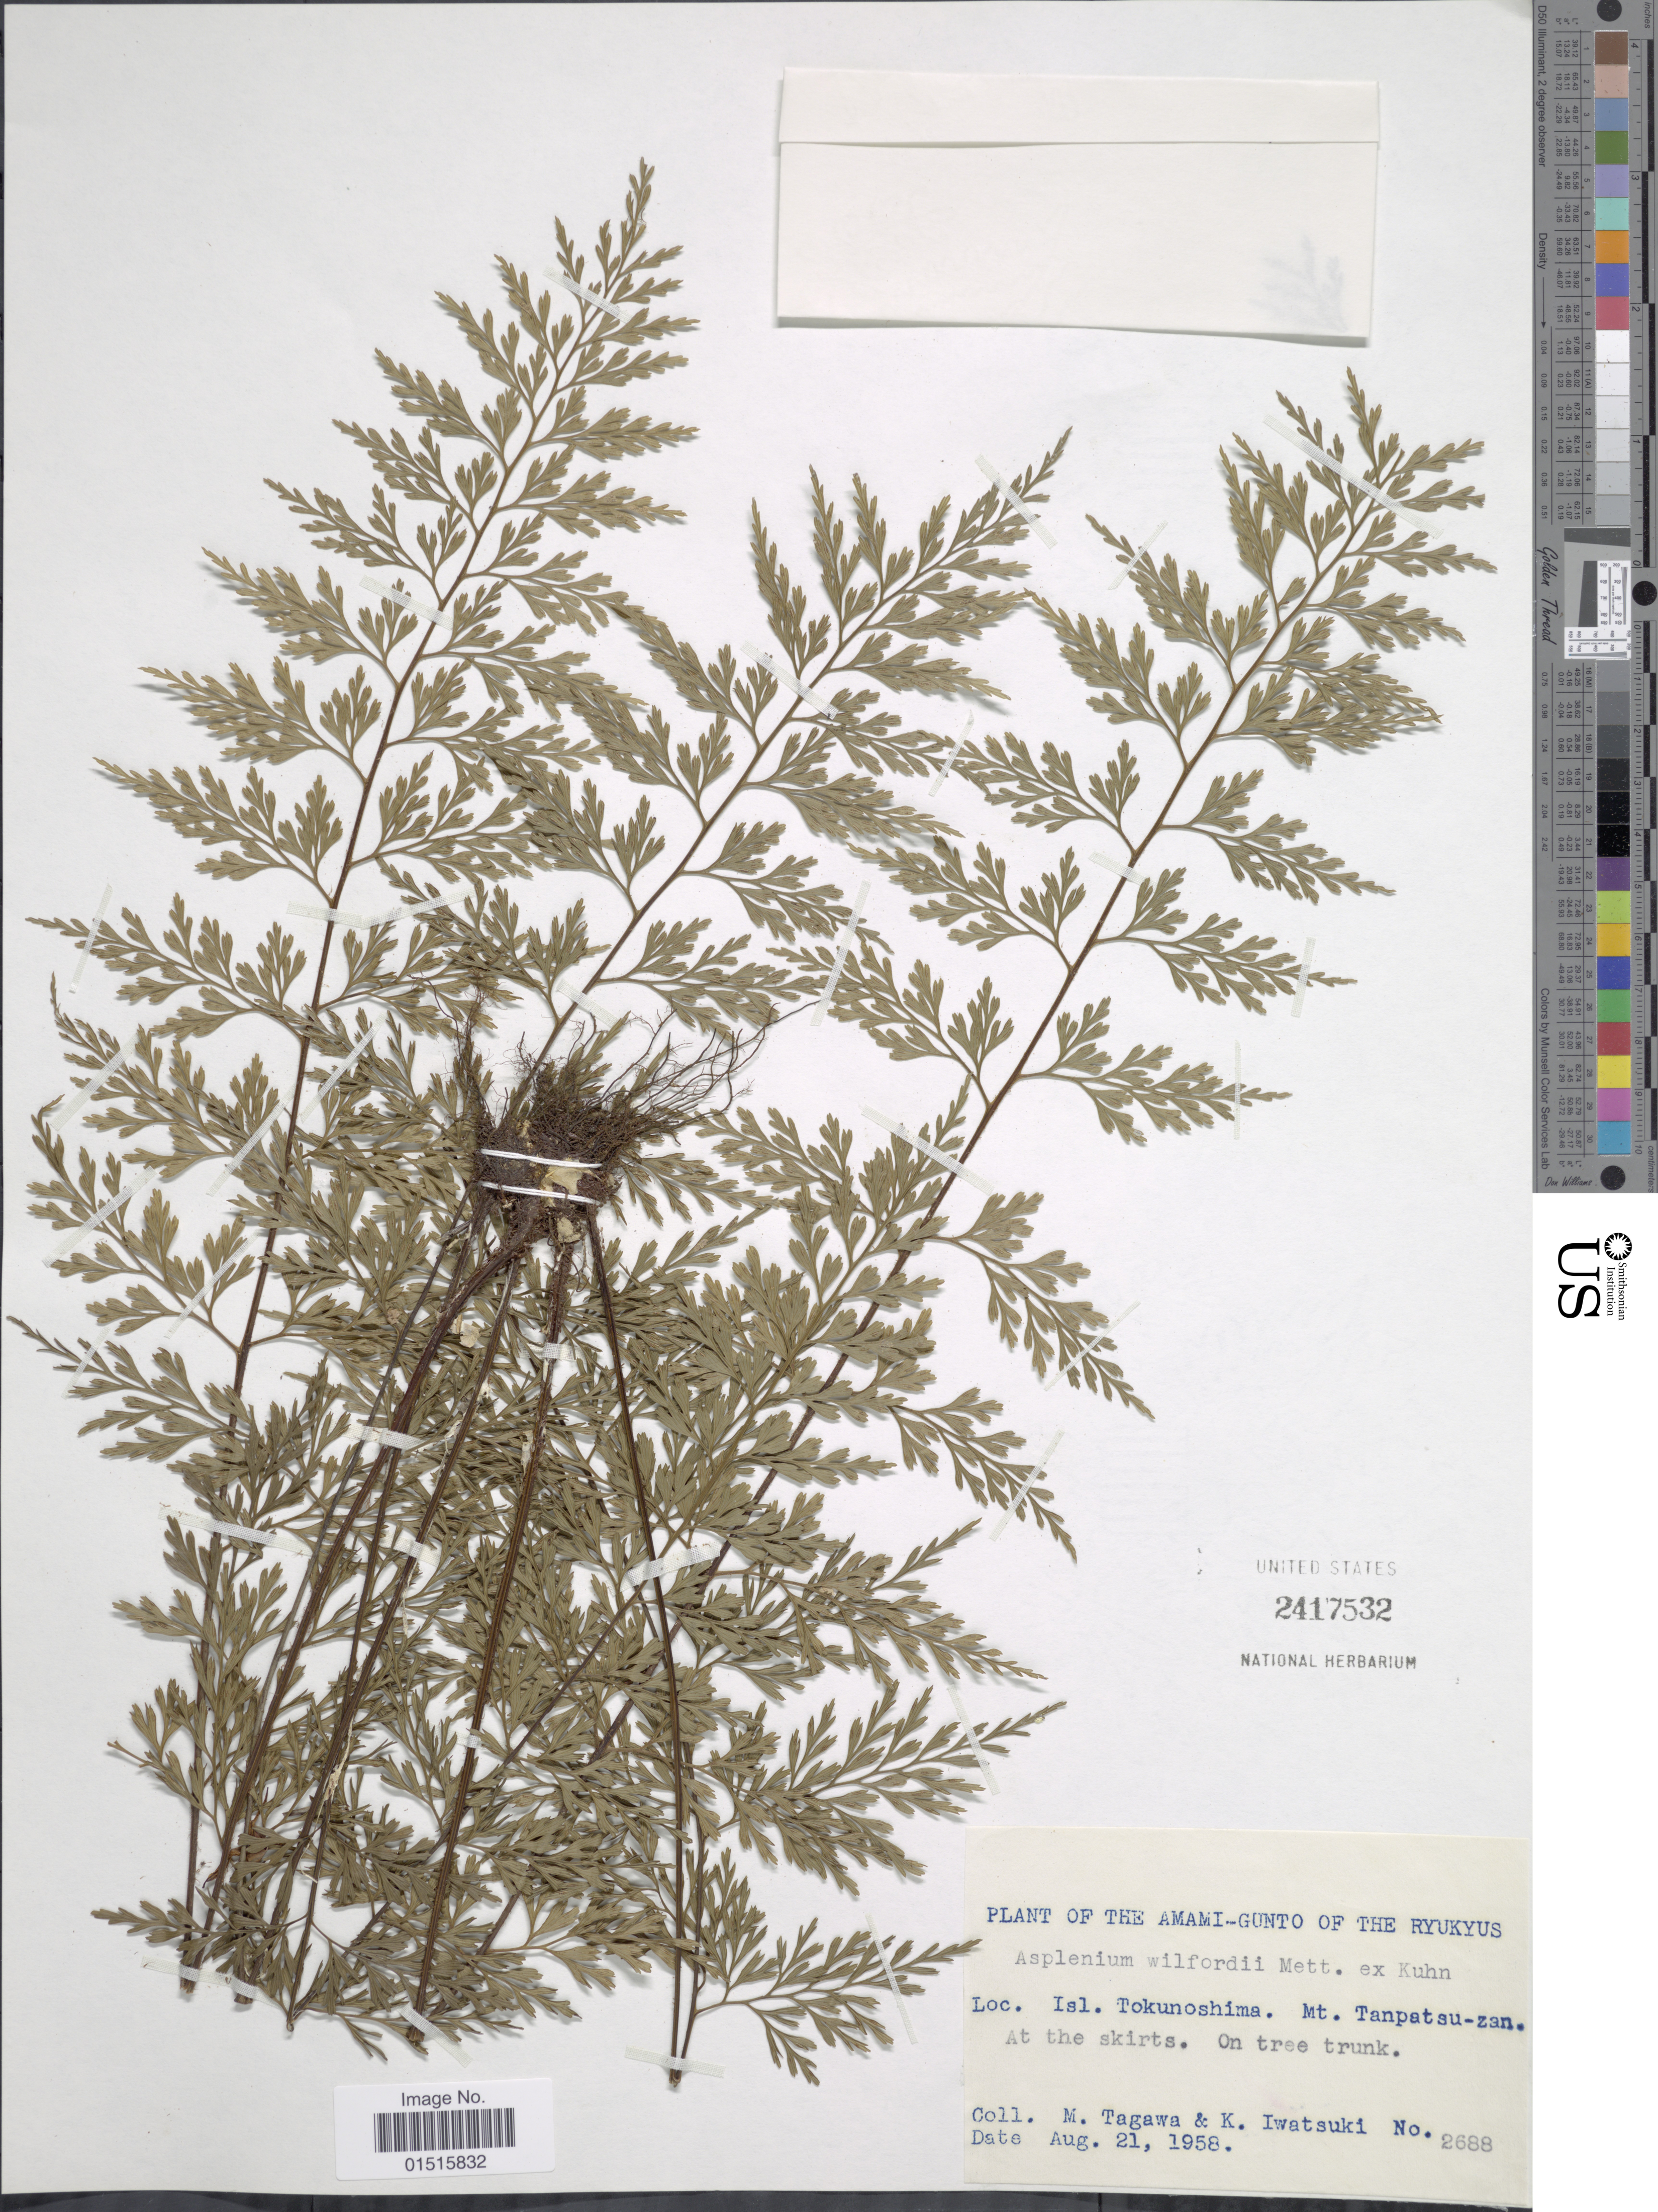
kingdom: Plantae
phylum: Tracheophyta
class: Polypodiopsida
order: Polypodiales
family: Aspleniaceae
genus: Asplenium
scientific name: Asplenium wilfordii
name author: Mett. ex Kuhn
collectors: M. Tagawa & K. Iwatsuki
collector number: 2688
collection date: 1958-08-21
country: Japan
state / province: Okinawa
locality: Amami- Gunto of the Ryukyus, Isl. Tokunoshima, Mt. Tanpatsu- zan.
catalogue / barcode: US 2417532